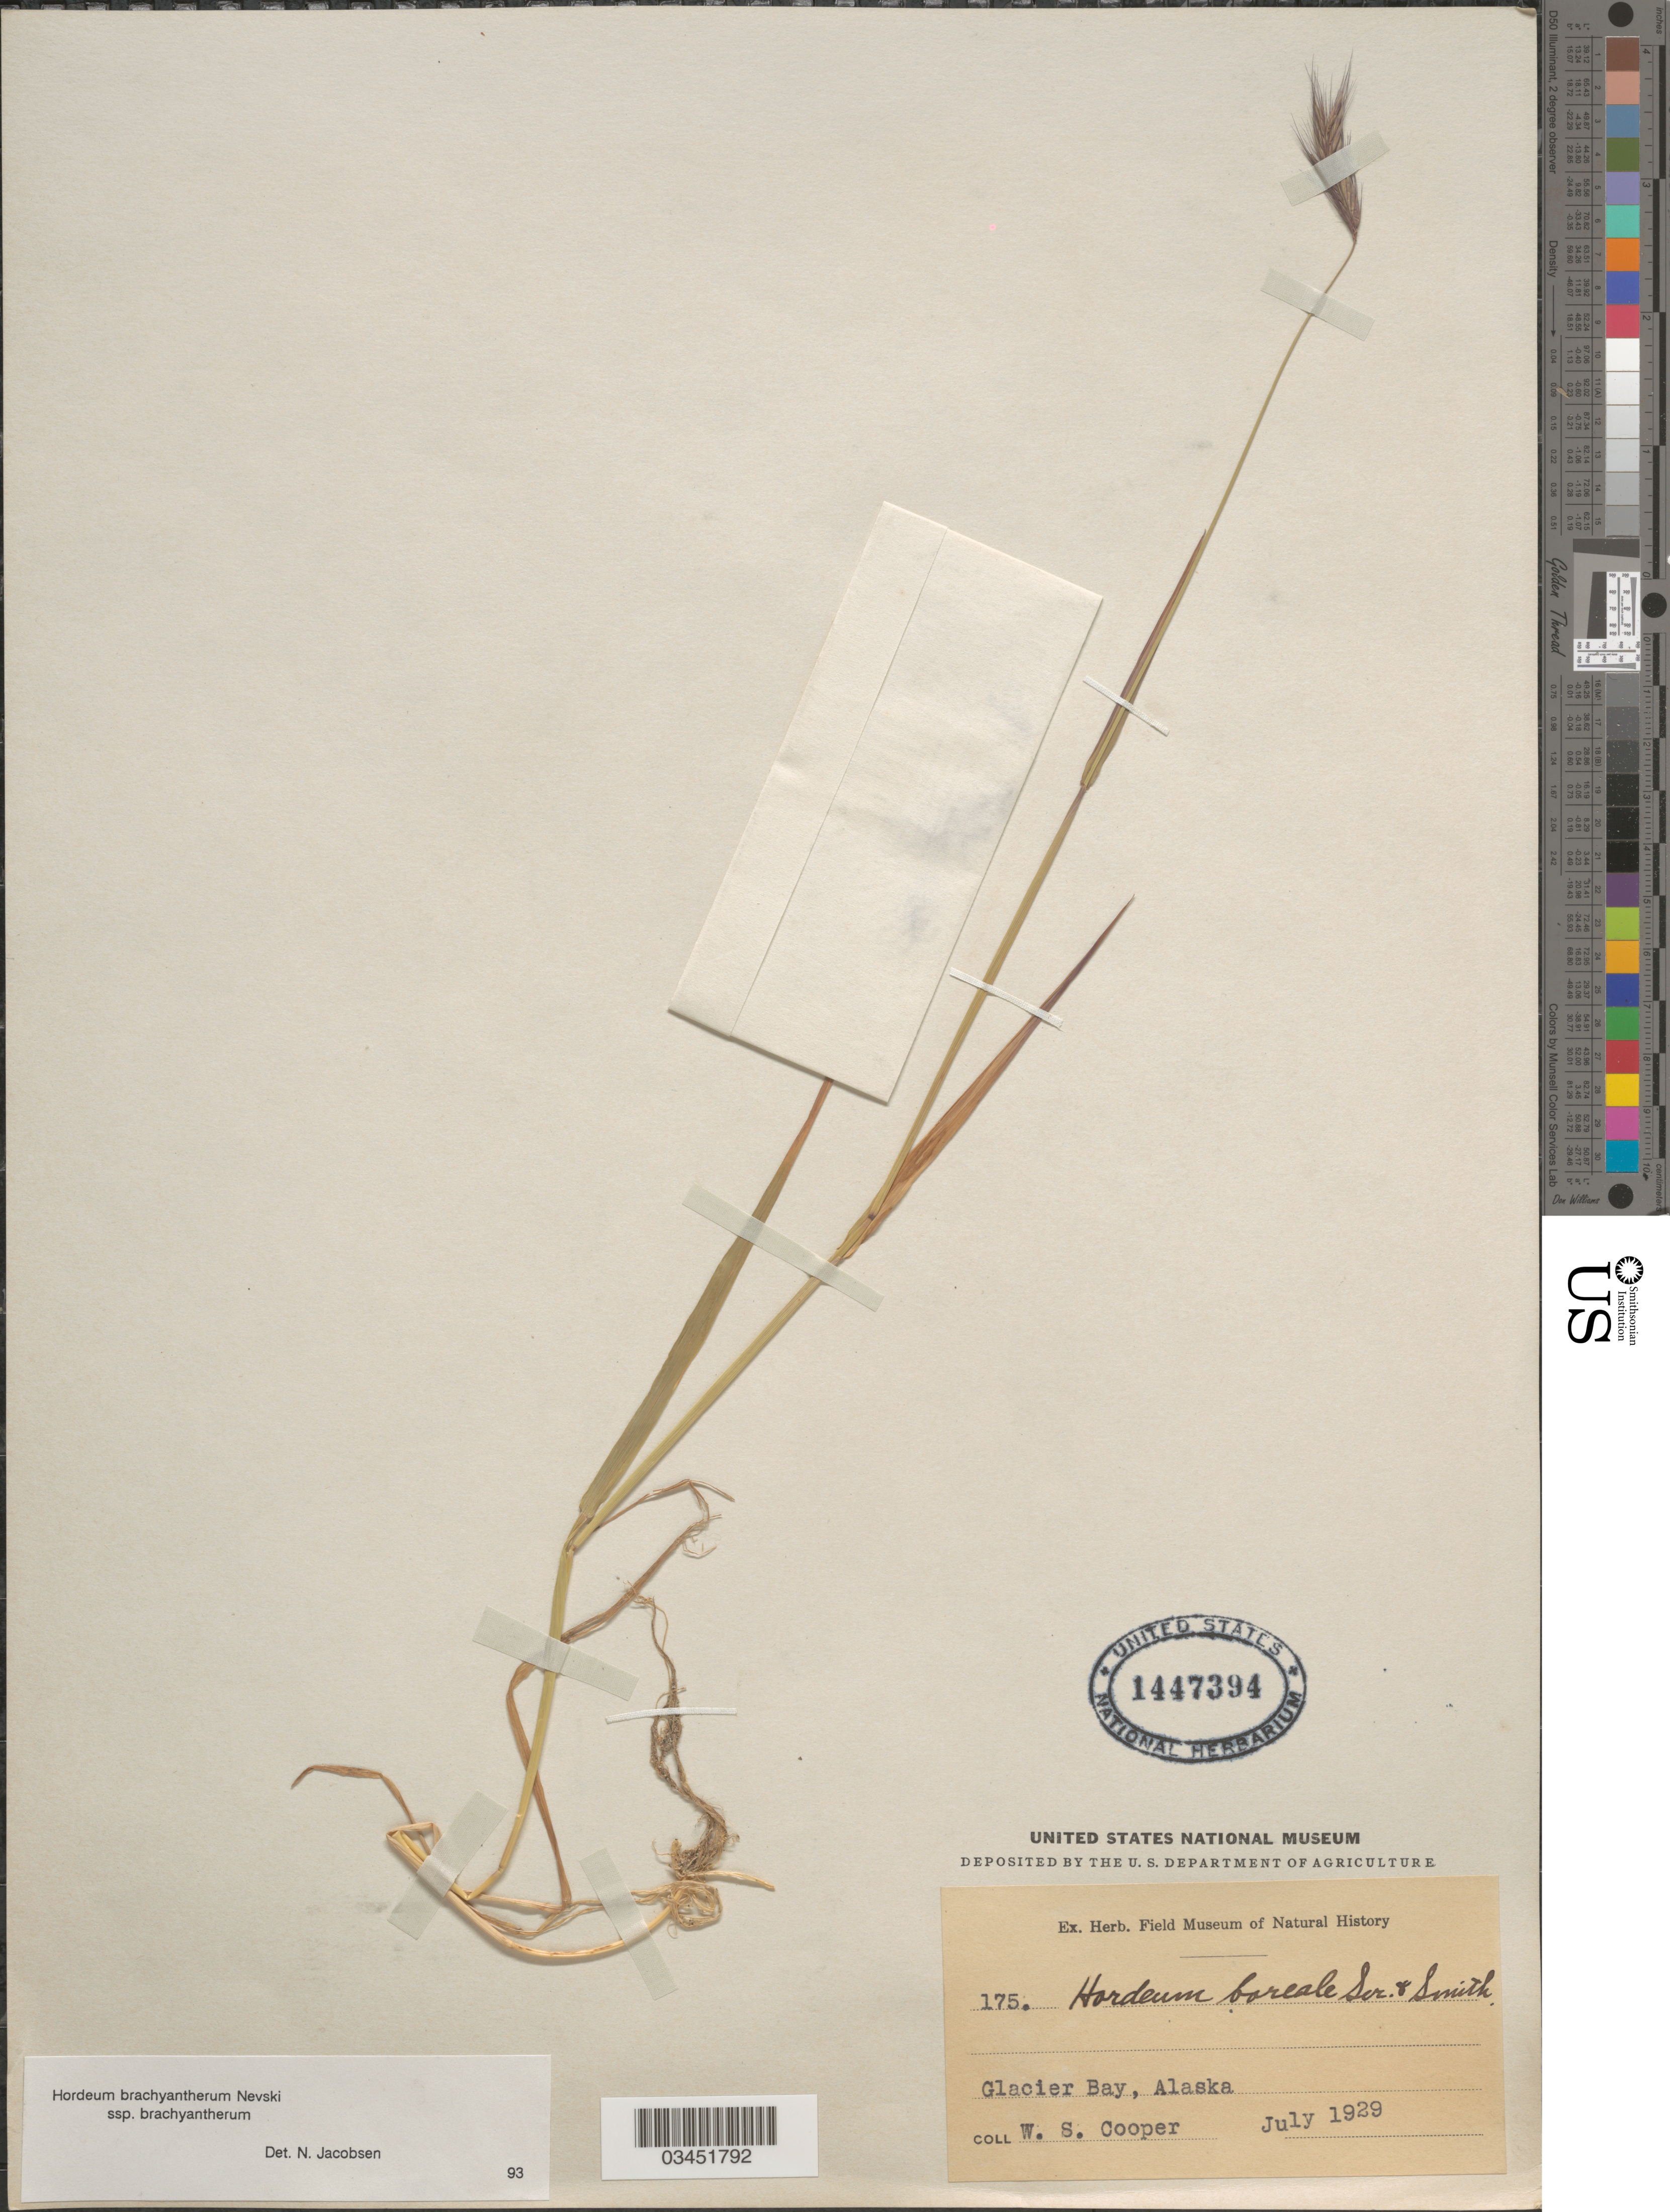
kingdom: Plantae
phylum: Tracheophyta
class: Liliopsida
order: Poales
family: Poaceae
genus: Hordeum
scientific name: Hordeum brachyantherum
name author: Nevski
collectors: W. Cooper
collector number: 175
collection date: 1929-07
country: United States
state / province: Alaska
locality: Glacier Bay.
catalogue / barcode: US 1447394